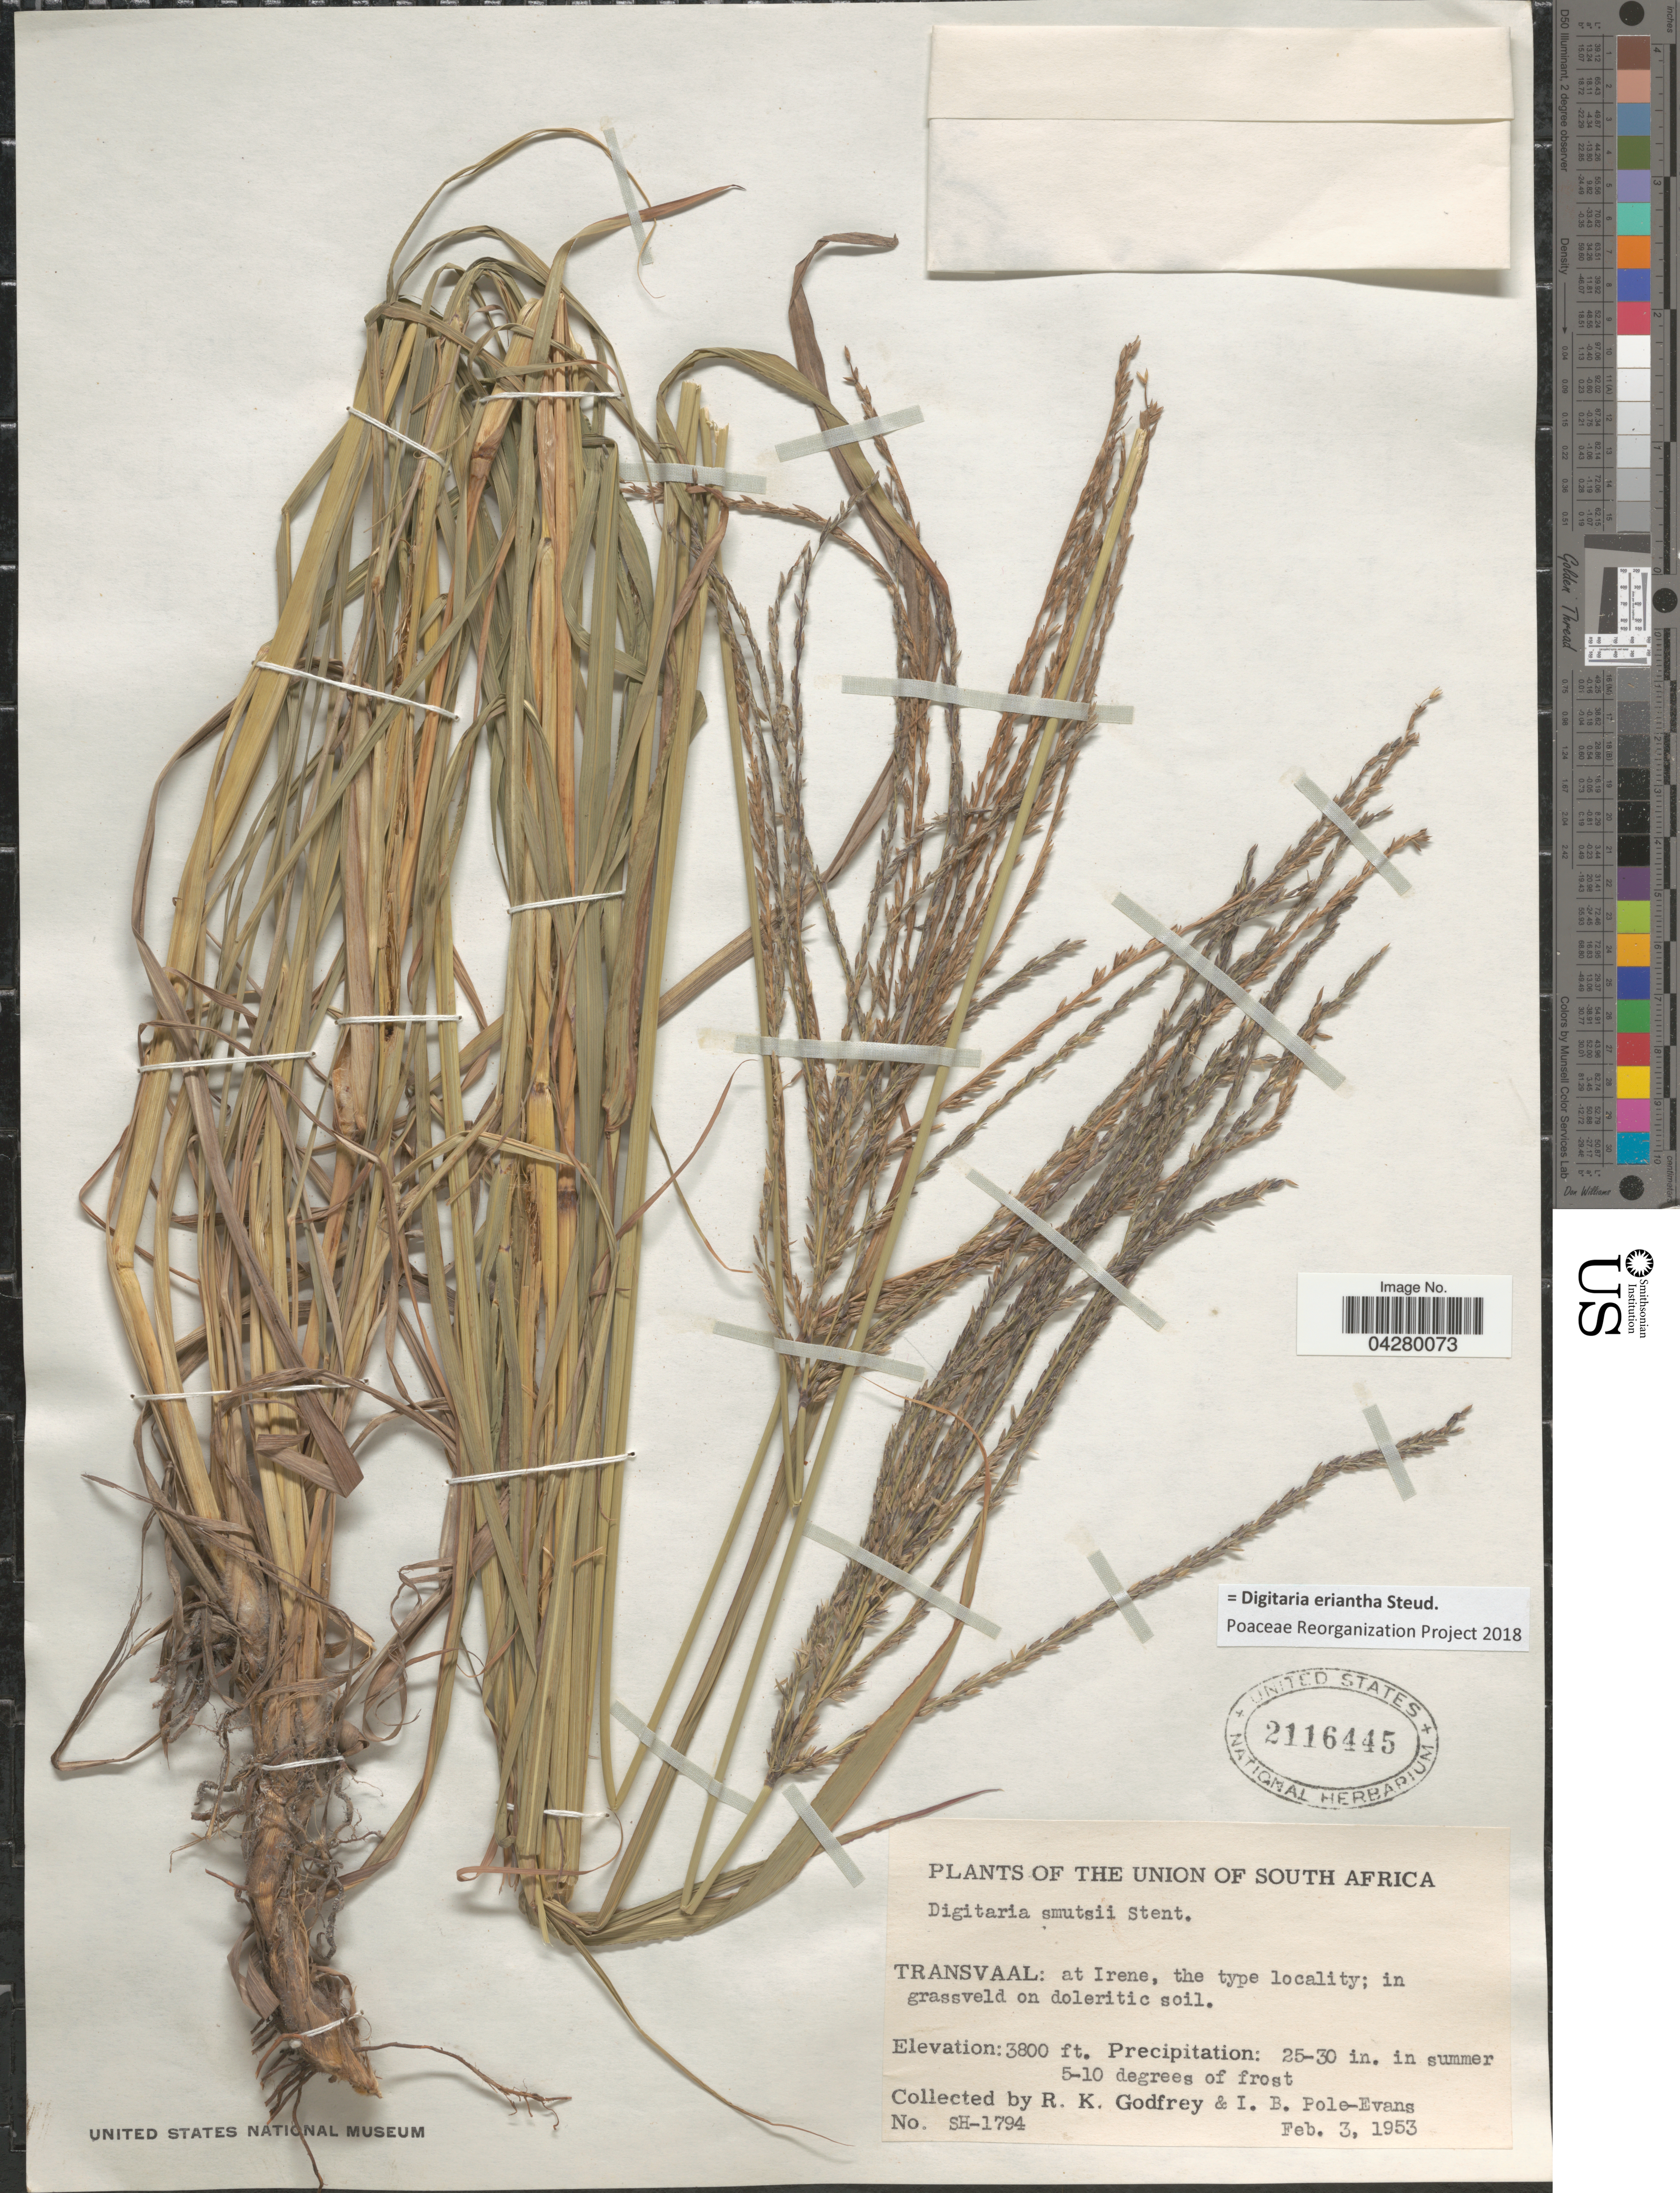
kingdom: Plantae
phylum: Tracheophyta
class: Liliopsida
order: Poales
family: Poaceae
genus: Digitaria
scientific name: Digitaria eriantha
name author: Steud.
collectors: R. K. Godfrey & I. B. Pole-Evans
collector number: SH-1794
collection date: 1953-02-03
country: South Africa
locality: Union of South Africa. Transvaal: at Irene, the type locality; in grassveld on doleritic soil.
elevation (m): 1158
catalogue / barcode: US 3116445